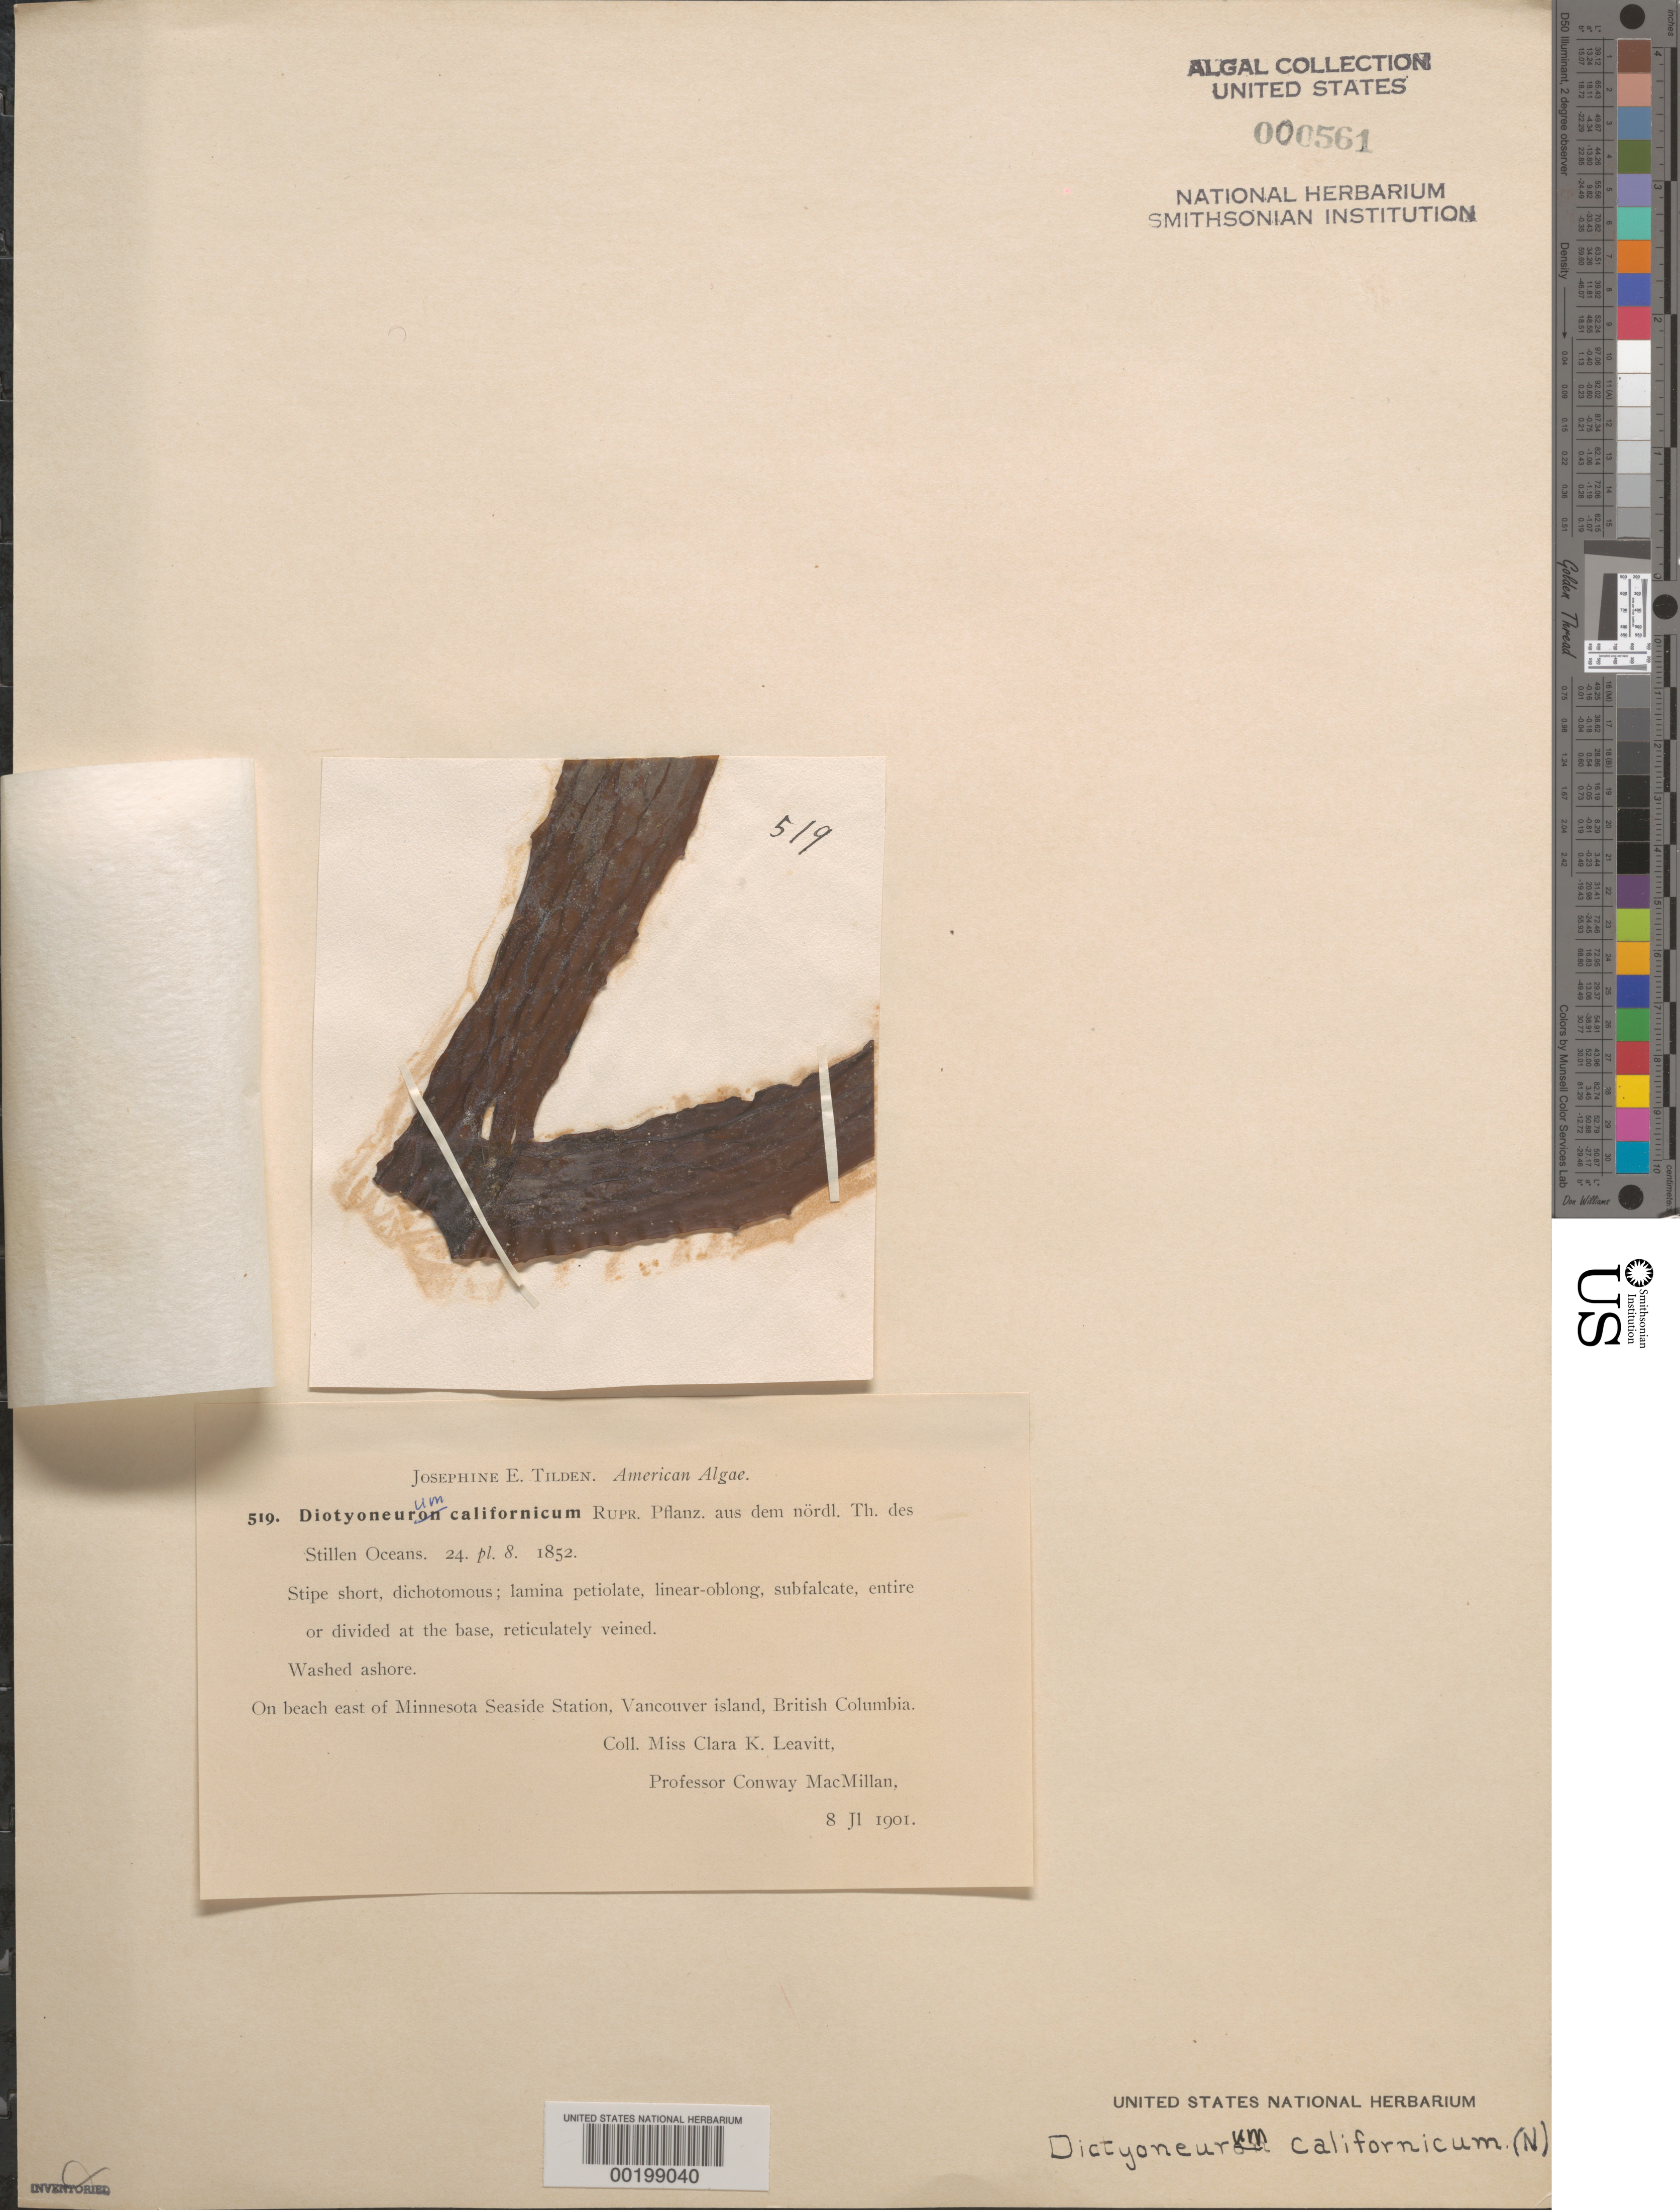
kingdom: Chromista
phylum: Ochrophyta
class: Phaeophyceae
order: Laminariales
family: Costariaceae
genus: Dictyoneurum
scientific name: Dictyoneurum californicum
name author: Rupr.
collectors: C. Leavitt & C. MacMillan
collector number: JET 519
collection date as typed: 08 Jul 1901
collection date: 1901-07-08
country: Canada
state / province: British Columbia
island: Vancouver Island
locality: Minnesota Seaside Station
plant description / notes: Tilden, American Algae, as Dictyoneuron californicum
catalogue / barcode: US 561